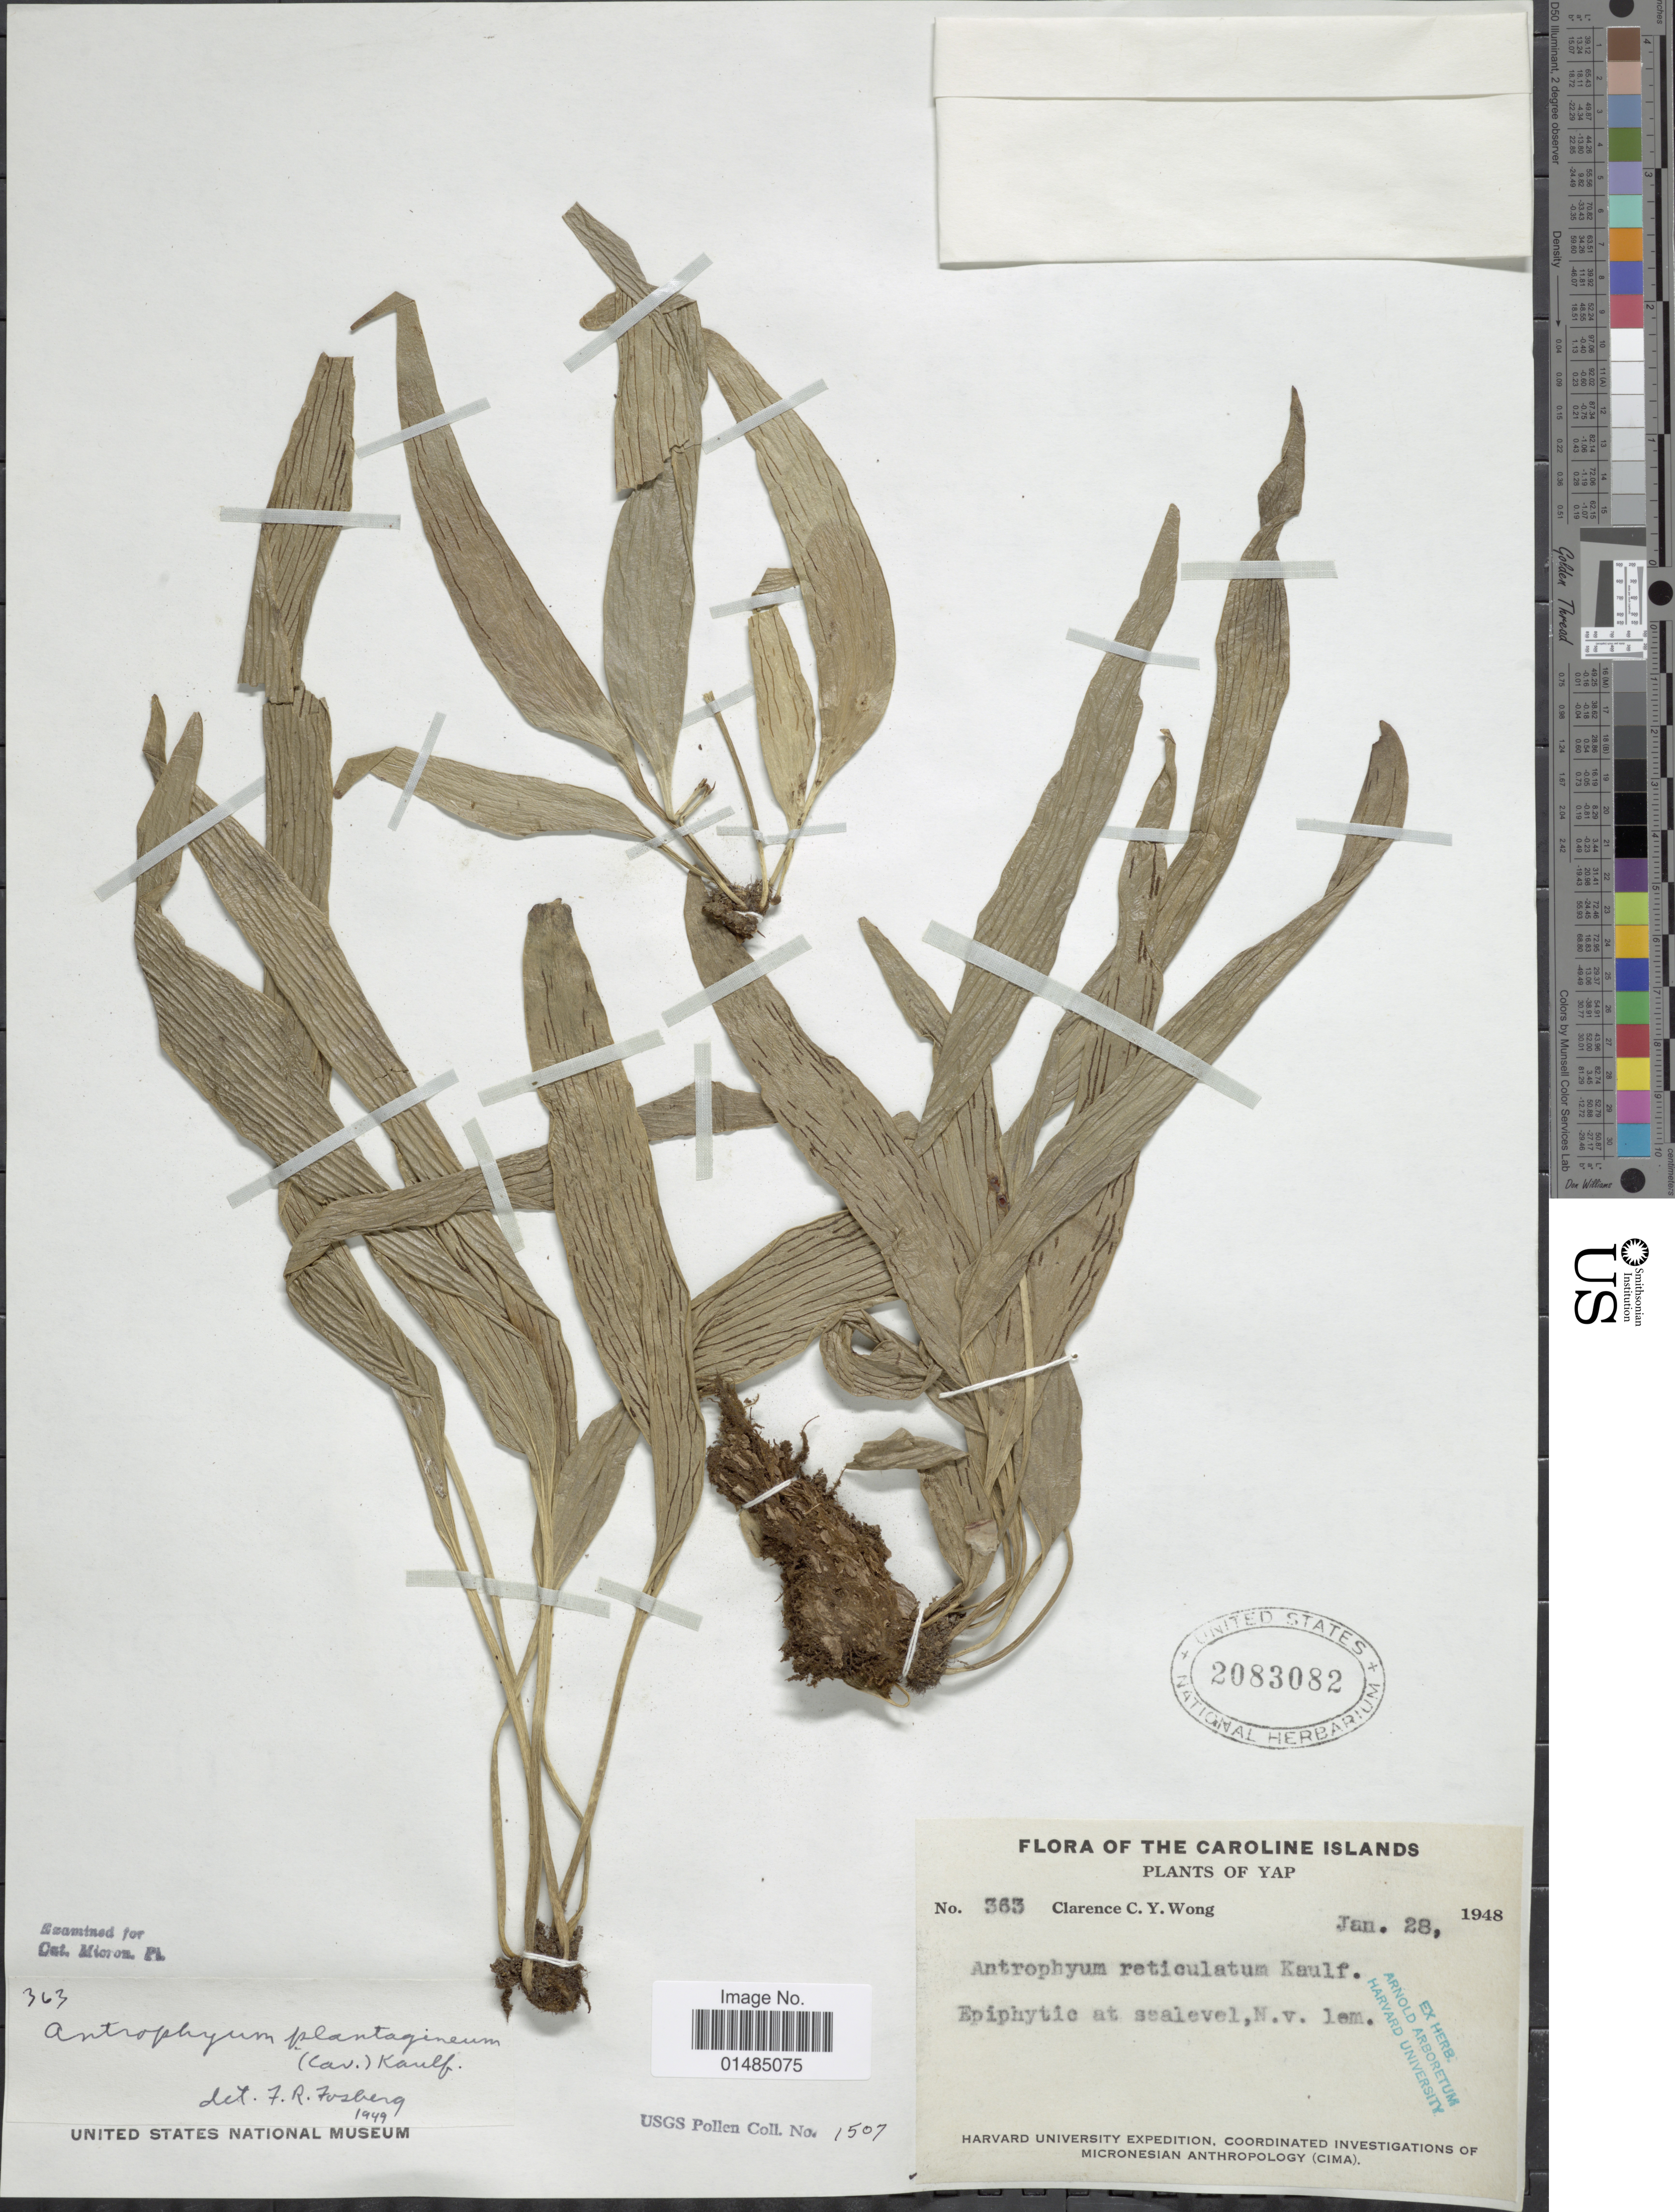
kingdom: Plantae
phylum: Tracheophyta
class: Polypodiopsida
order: Polypodiales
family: Pteridaceae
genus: Antrophyum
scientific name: Antrophyum plantagineum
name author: (Cav.) Kaulf.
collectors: C. Y. C. Wong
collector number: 363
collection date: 1948-01-28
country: Micronesia, Federated States of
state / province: Yap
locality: The Caroline Islands, Yap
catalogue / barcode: US 2083082